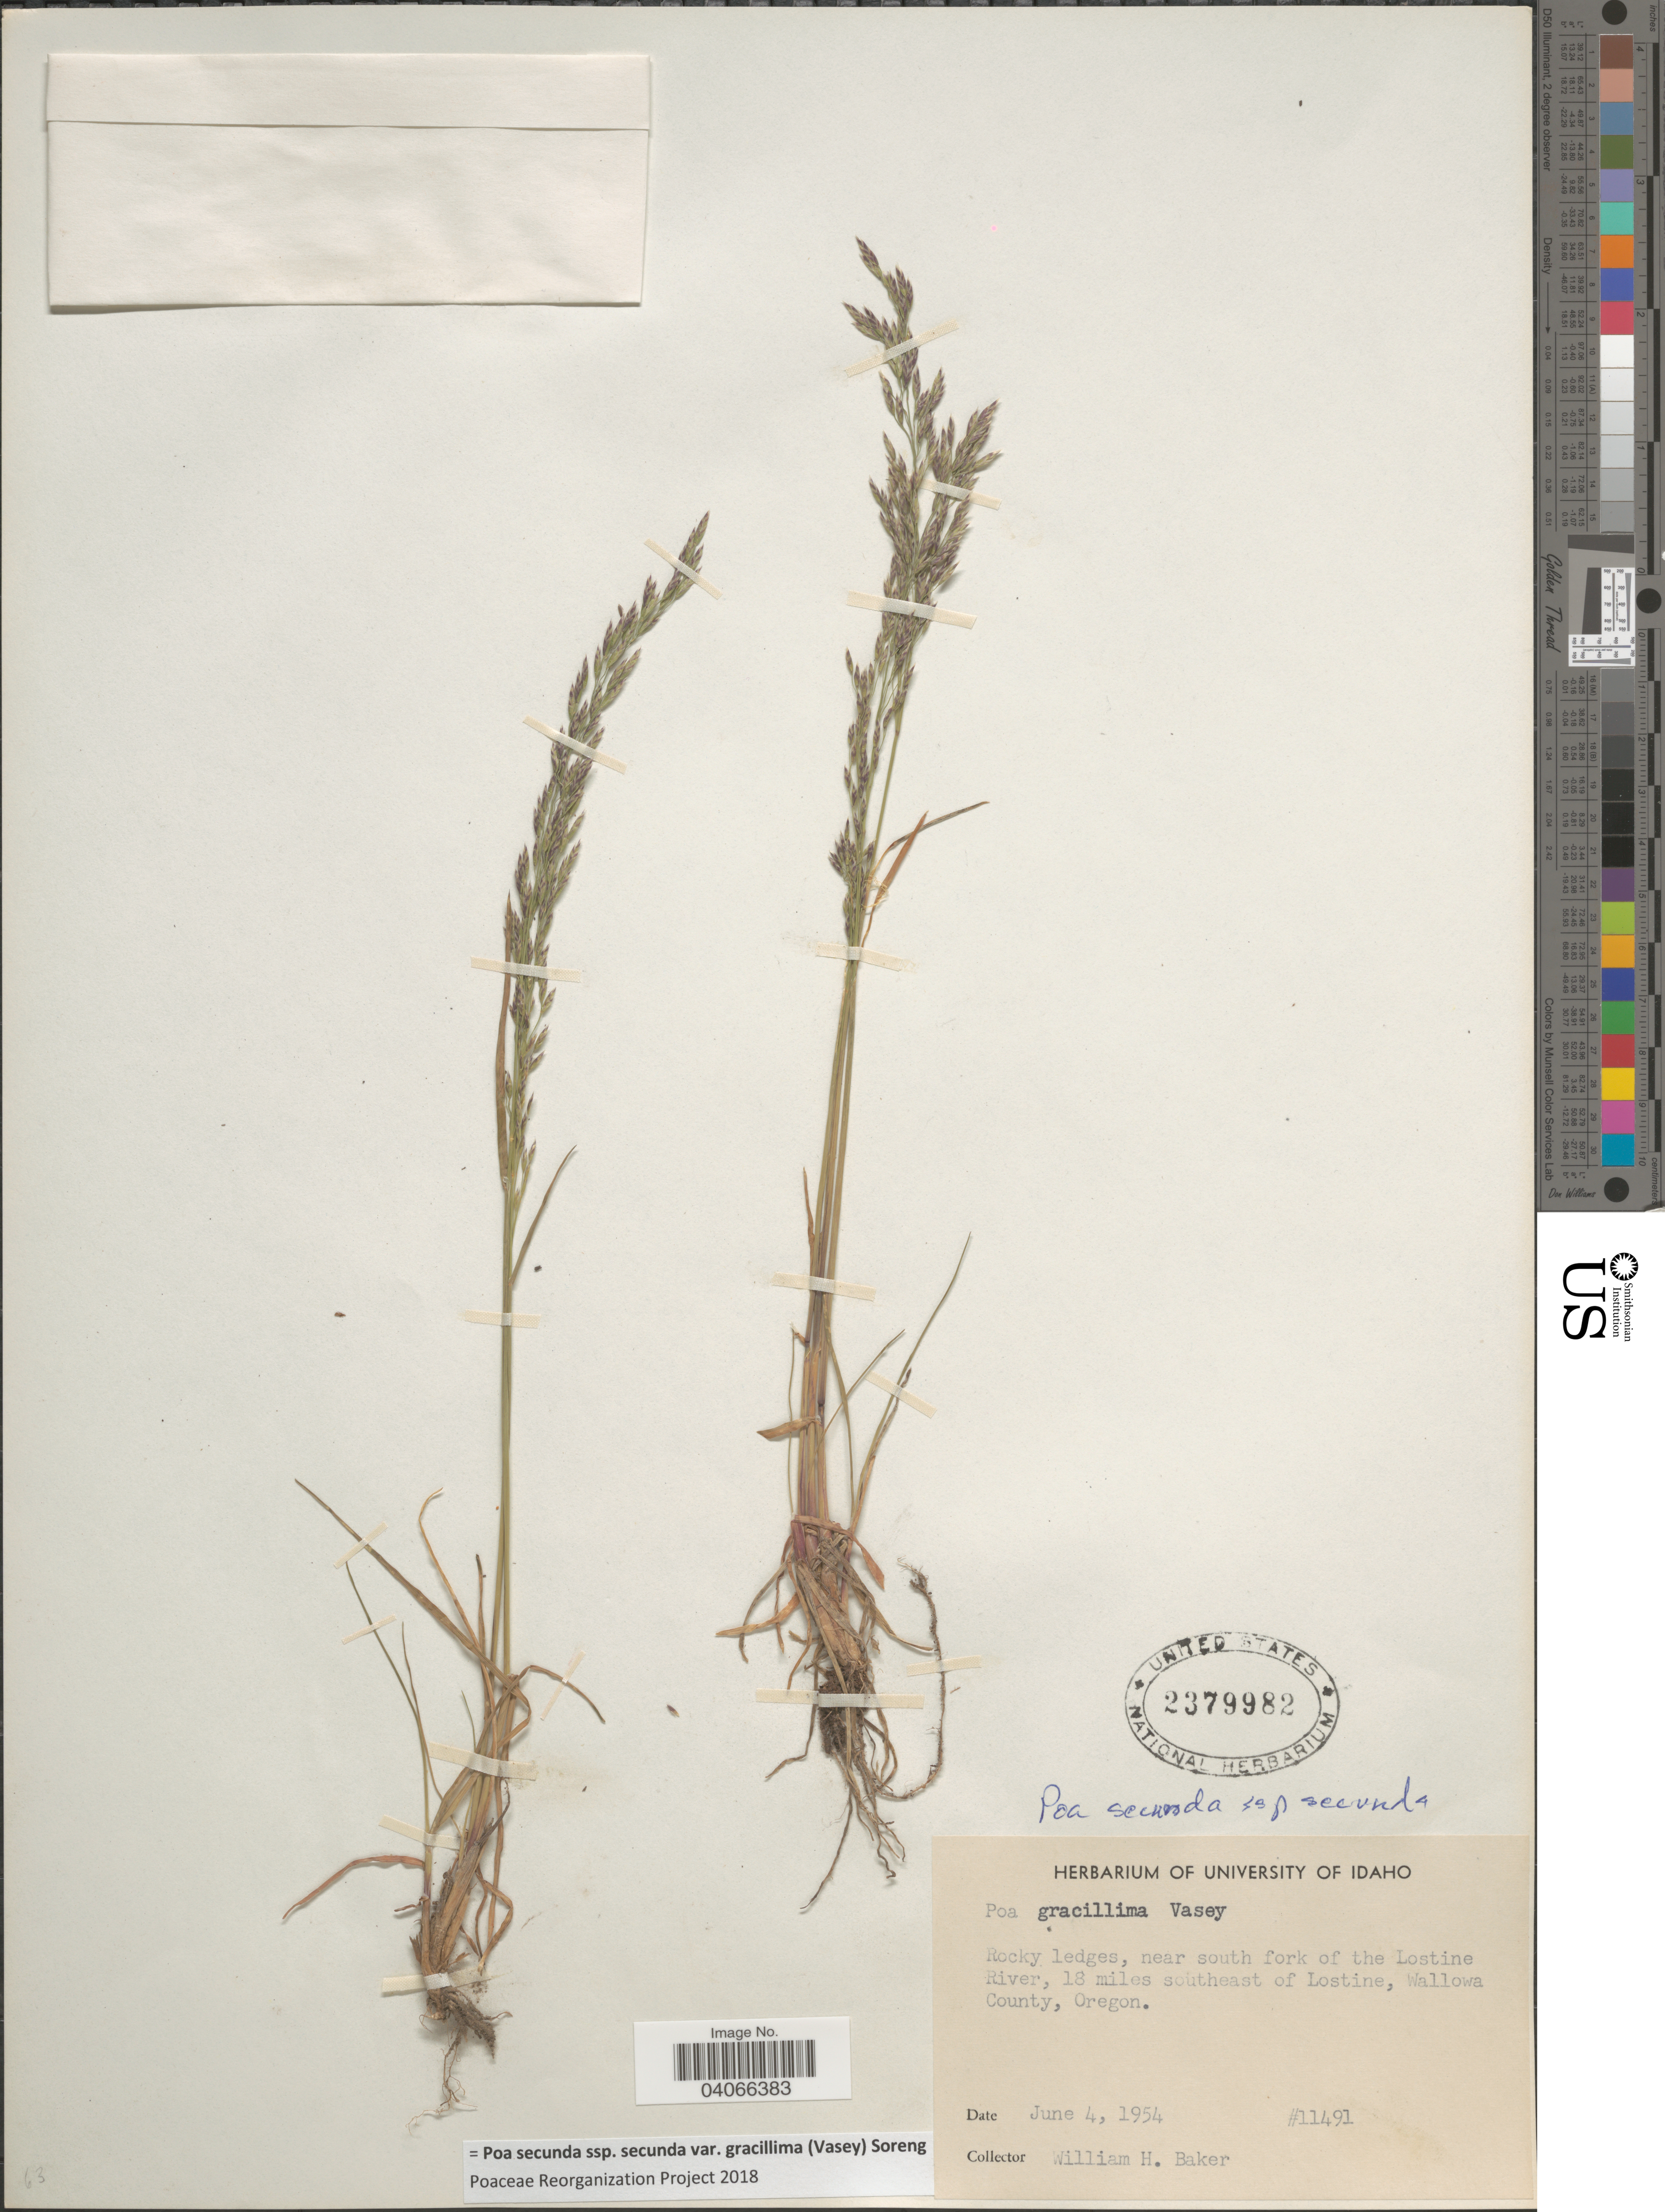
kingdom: Plantae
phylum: Tracheophyta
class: Liliopsida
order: Poales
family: Poaceae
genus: Poa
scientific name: Poa secunda subsp. secunda var. gracillima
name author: (Vasey) Soreng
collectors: W. H. Baker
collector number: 11491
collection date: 1954-06-04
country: United States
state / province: Oregon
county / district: Wallowa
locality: Rocky ledges, near south fork of the Lostine River, 18 miles southeast of Lostine, Wallowa County.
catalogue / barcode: US 2379982